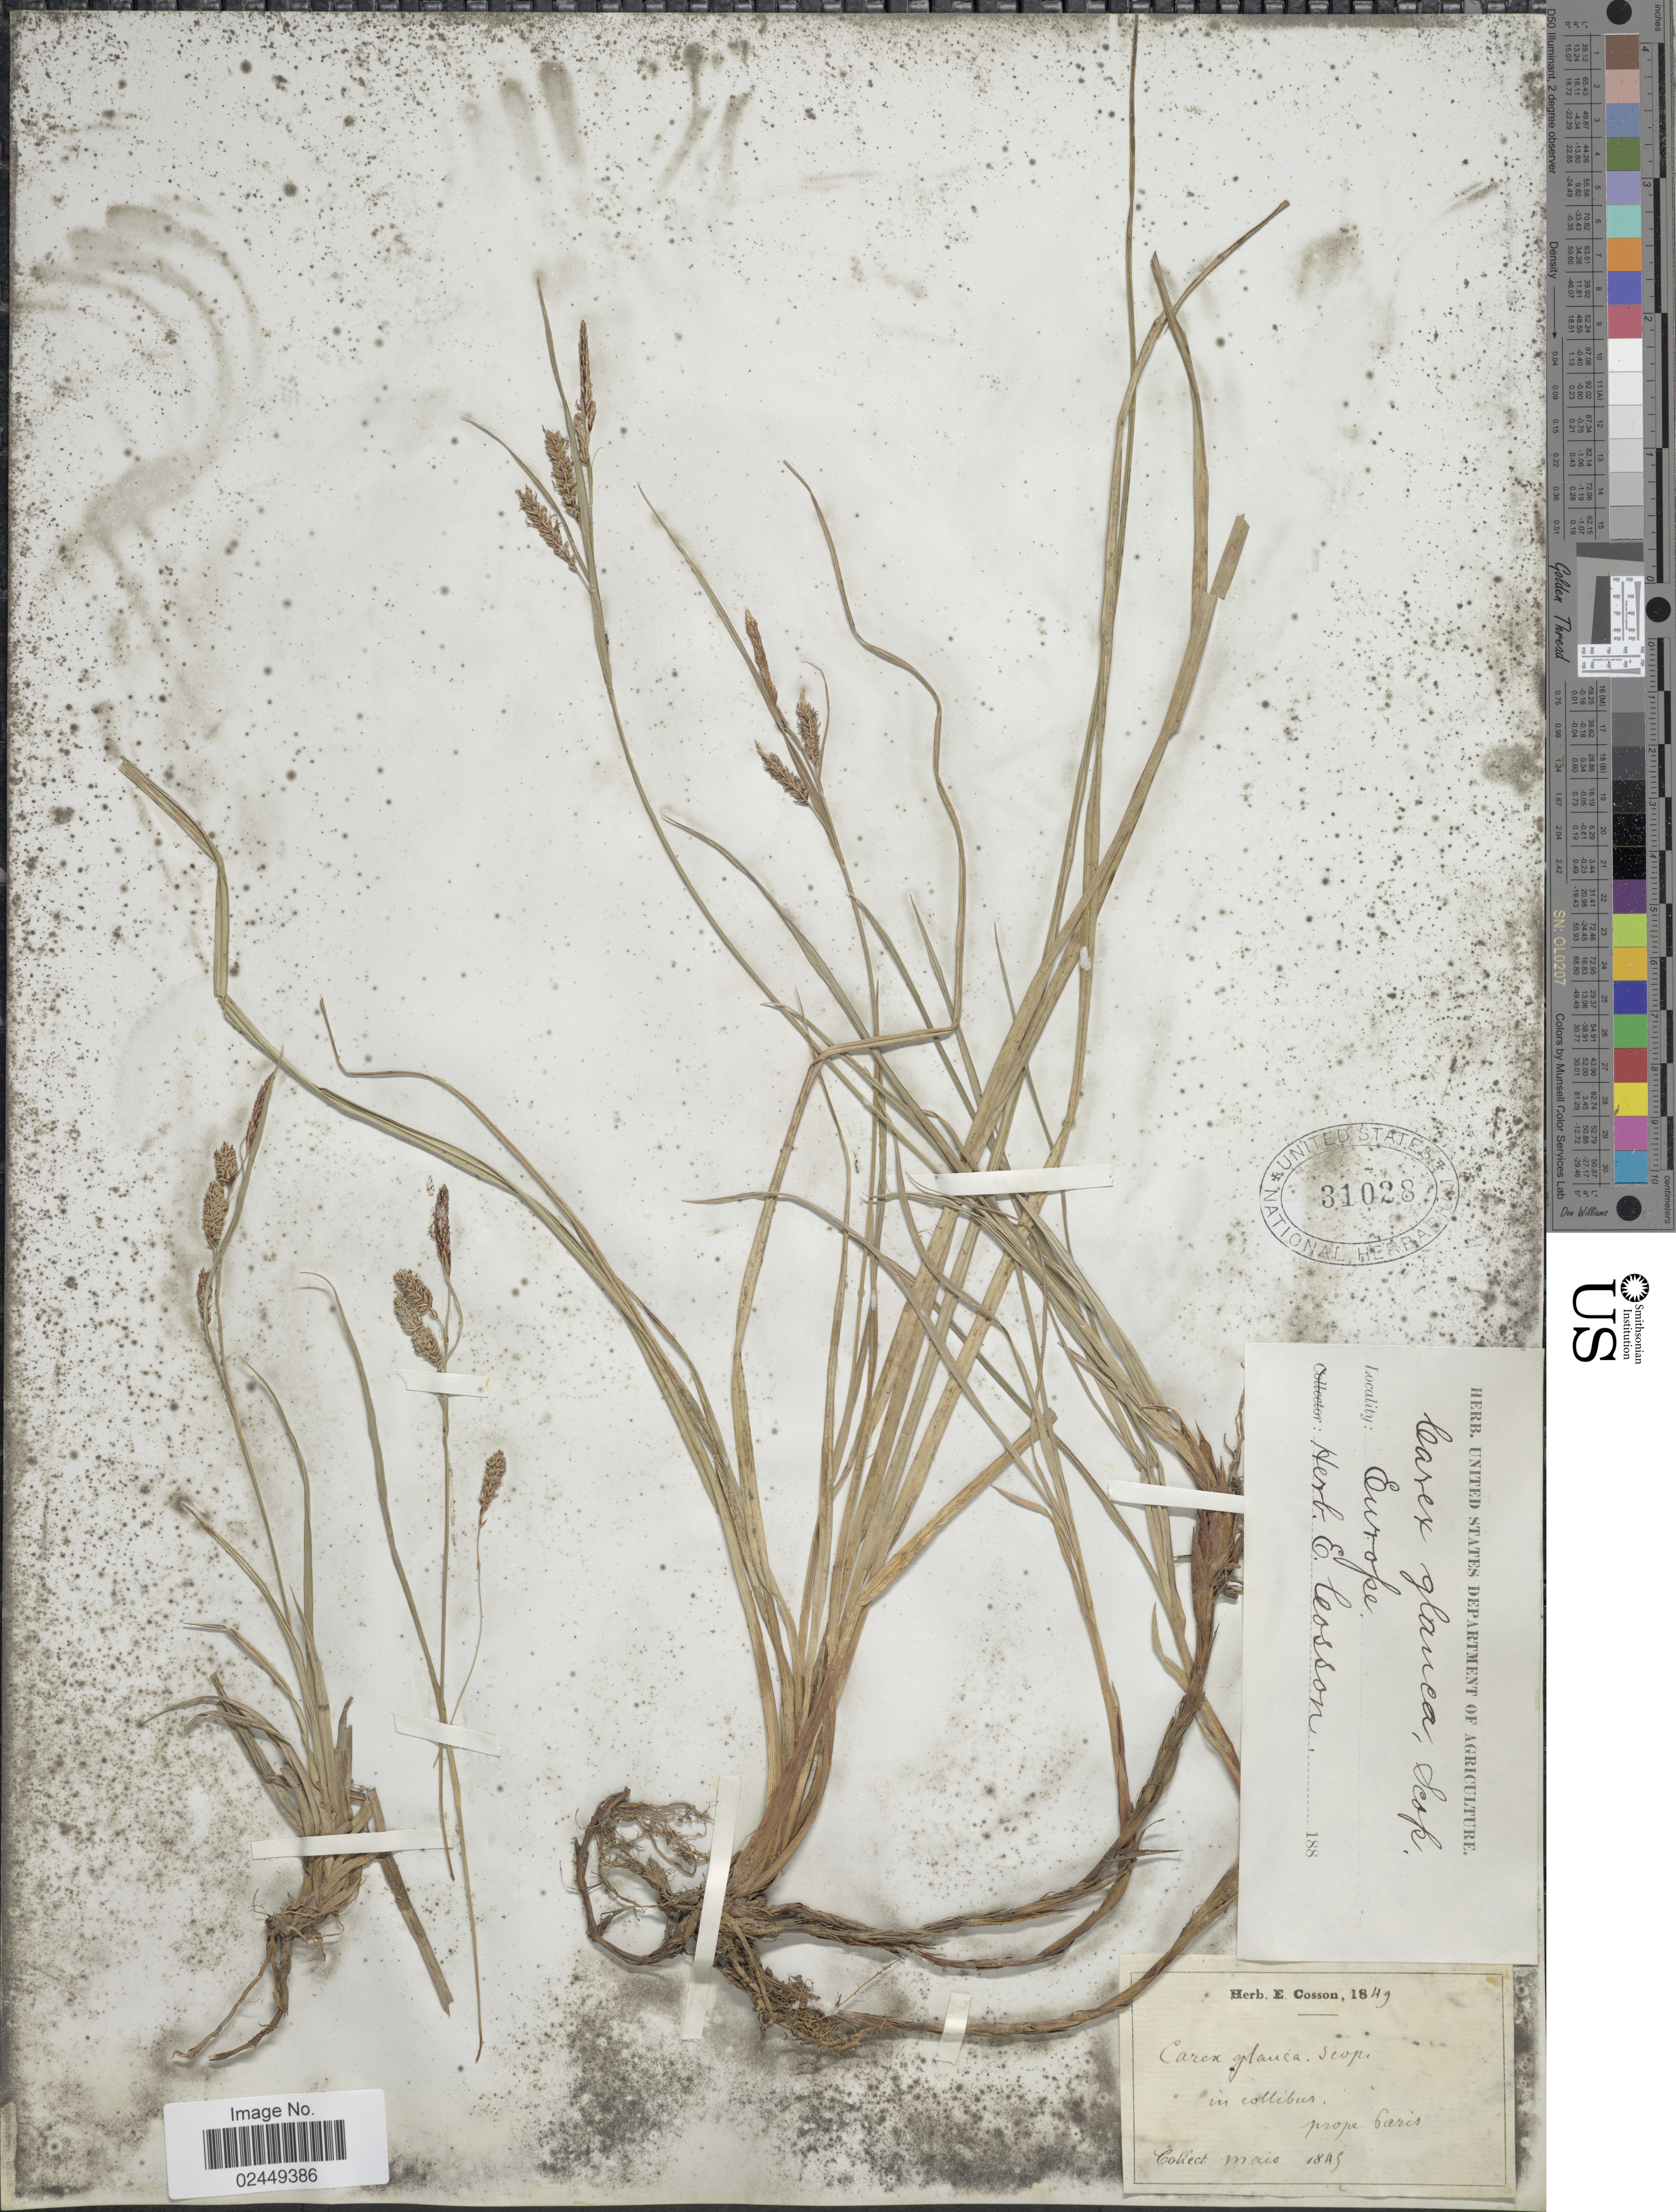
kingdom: Plantae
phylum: Tracheophyta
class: Liliopsida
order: Poales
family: Cyperaceae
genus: Carex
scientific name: Carex flacca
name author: Schreb.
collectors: ex herb. E. Cosson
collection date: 1849-05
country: France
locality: Europe, in collibus, prope Paris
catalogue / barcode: US 31028